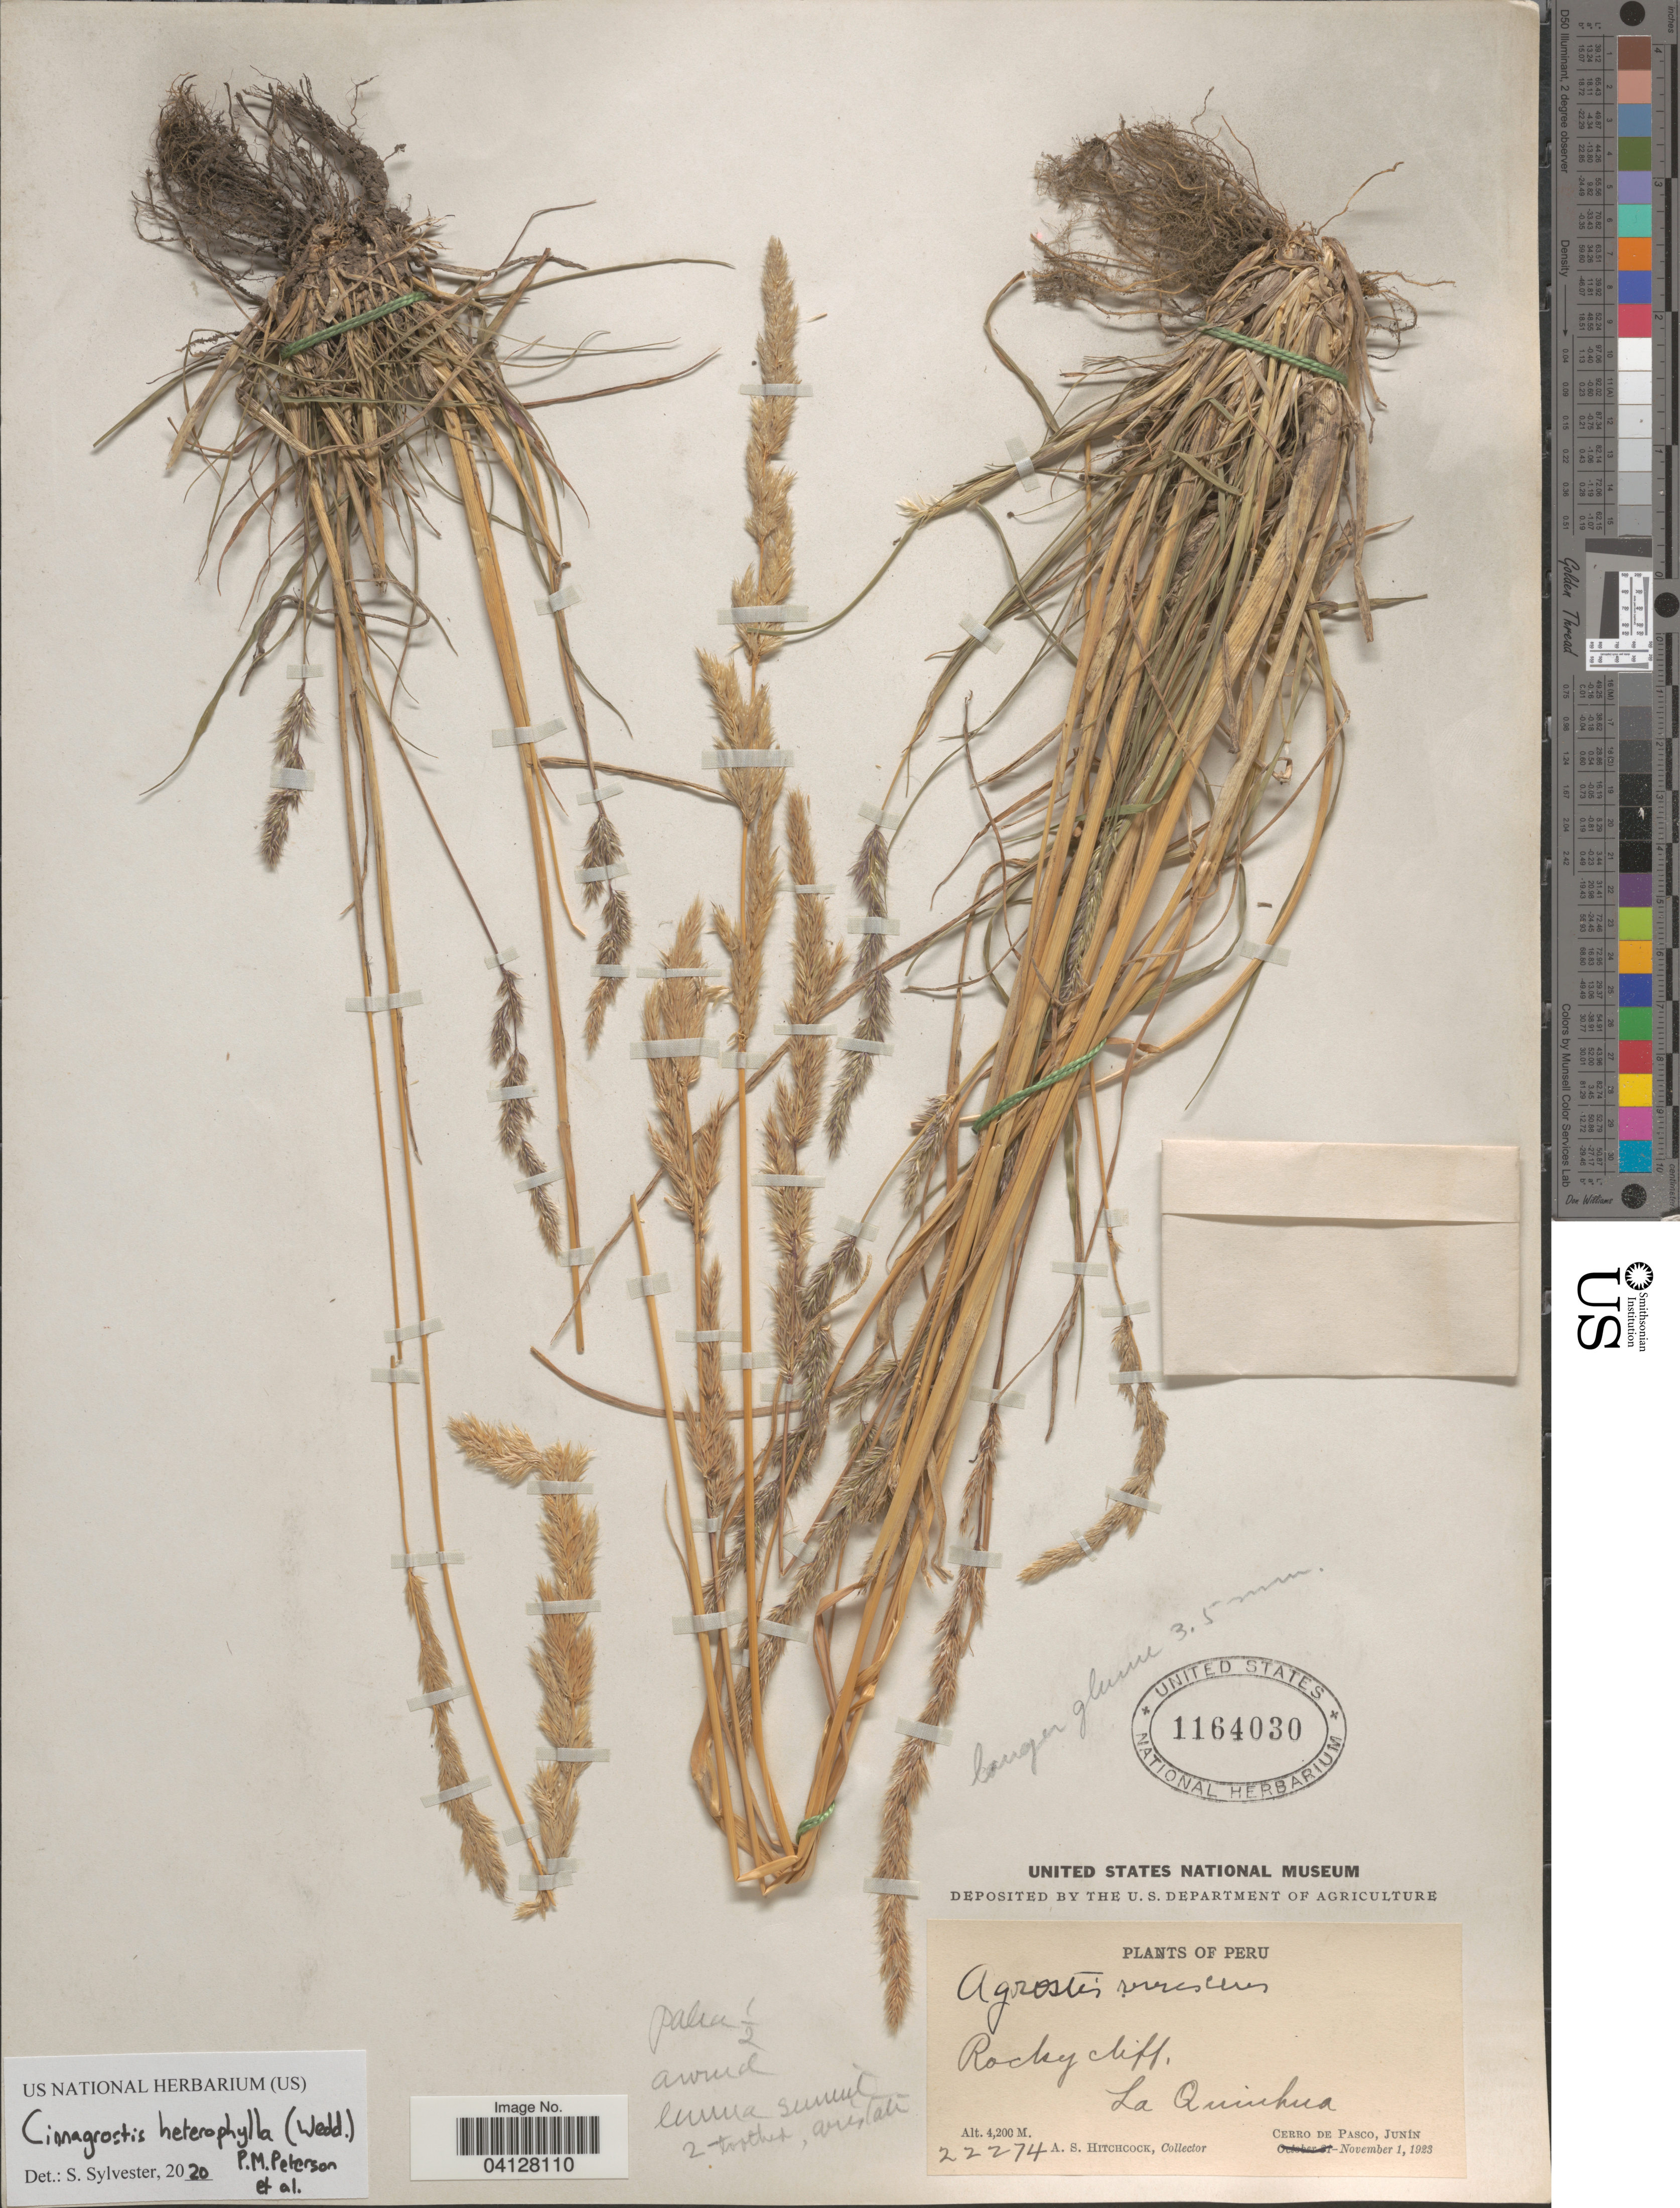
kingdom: Plantae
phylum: Tracheophyta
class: Liliopsida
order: Poales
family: Poaceae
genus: Cinnagrostis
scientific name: Cinnagrostis heterophylla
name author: (Wedd.) P.M. Peterson et al.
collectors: A. S. Hitchcock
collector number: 22274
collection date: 1923-11-01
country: Peru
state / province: Junín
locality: La Quinhua. Cerro de Pasco.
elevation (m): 4200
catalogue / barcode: US 1164030